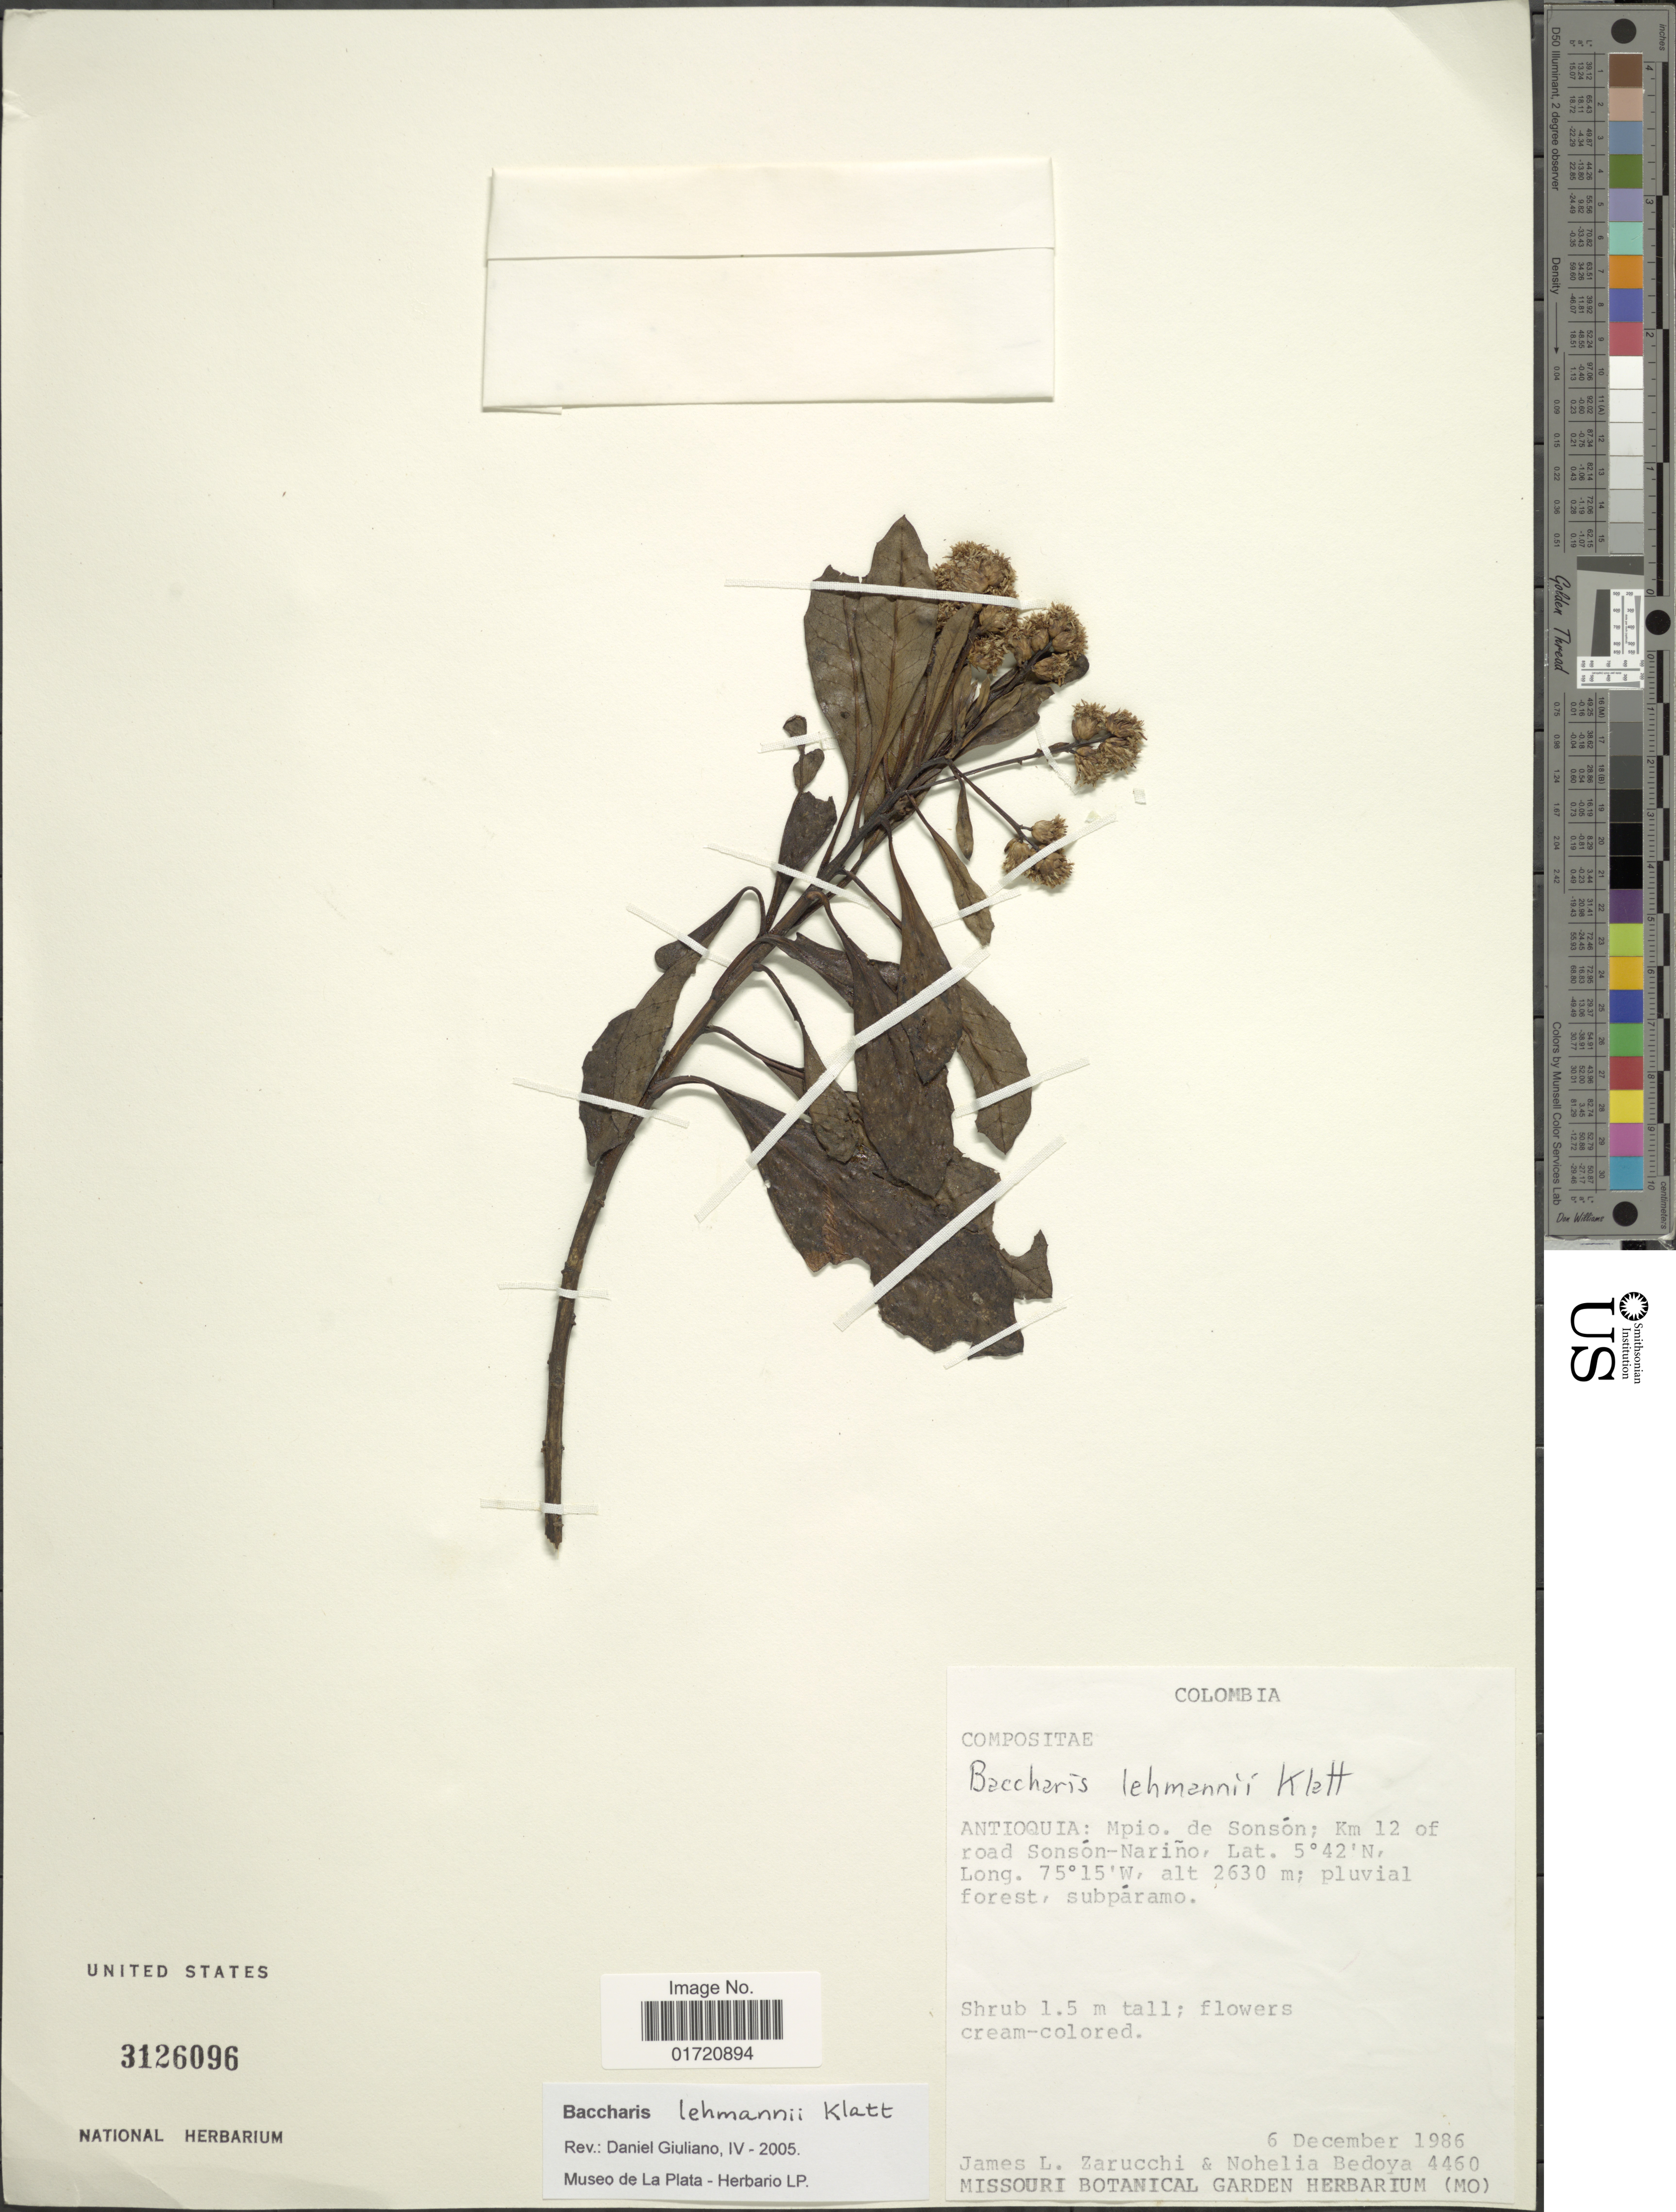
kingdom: Plantae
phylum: Tracheophyta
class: Magnoliopsida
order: Asterales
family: Asteraceae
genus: Baccharis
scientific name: Baccharis lehmannii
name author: Klatt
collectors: J. L. Zarucchi & N. Bedoya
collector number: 4460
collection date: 1986-12-06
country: Colombia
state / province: Antioquia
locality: Mpio. de Sonson, km 12 of road Sonson-Narino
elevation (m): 2630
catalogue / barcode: US 3126096